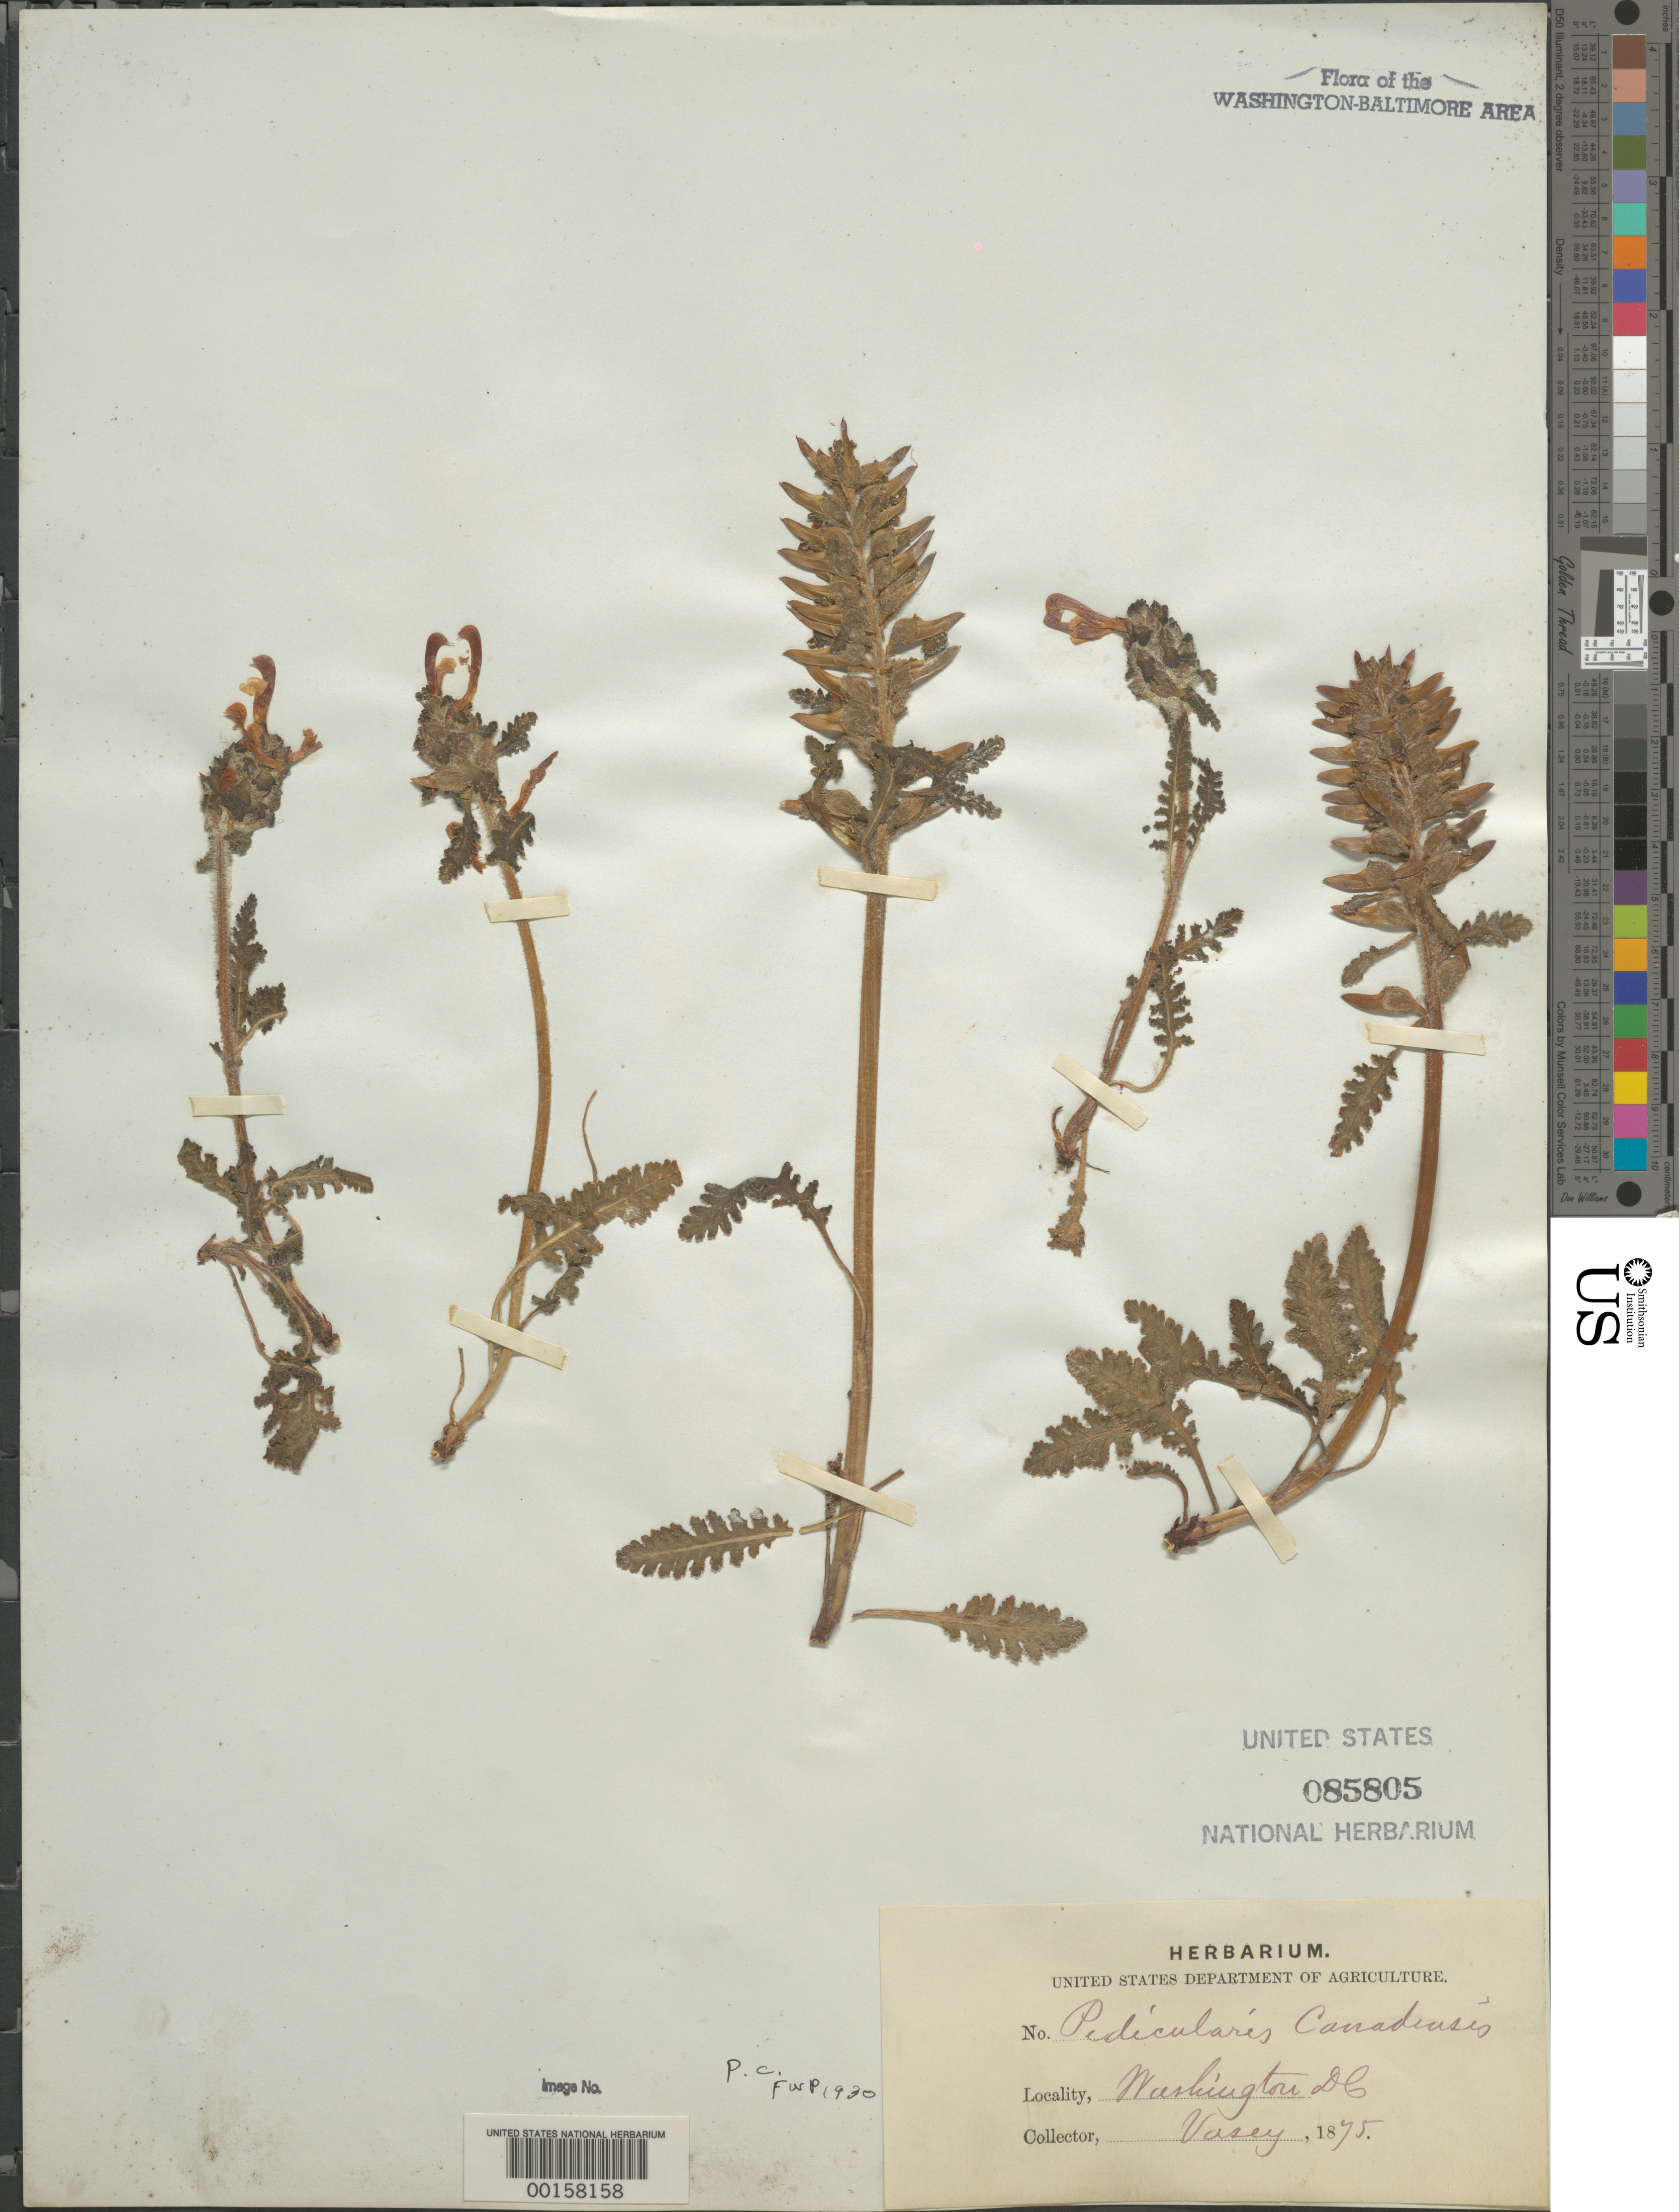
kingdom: Plantae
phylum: Tracheophyta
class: Magnoliopsida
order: Lamiales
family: Orobanchaceae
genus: Pedicularis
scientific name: Pedicularis canadensis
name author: L.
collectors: G. Vasey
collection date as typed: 1874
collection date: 1874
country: United States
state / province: District of Columbia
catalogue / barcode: US 85805